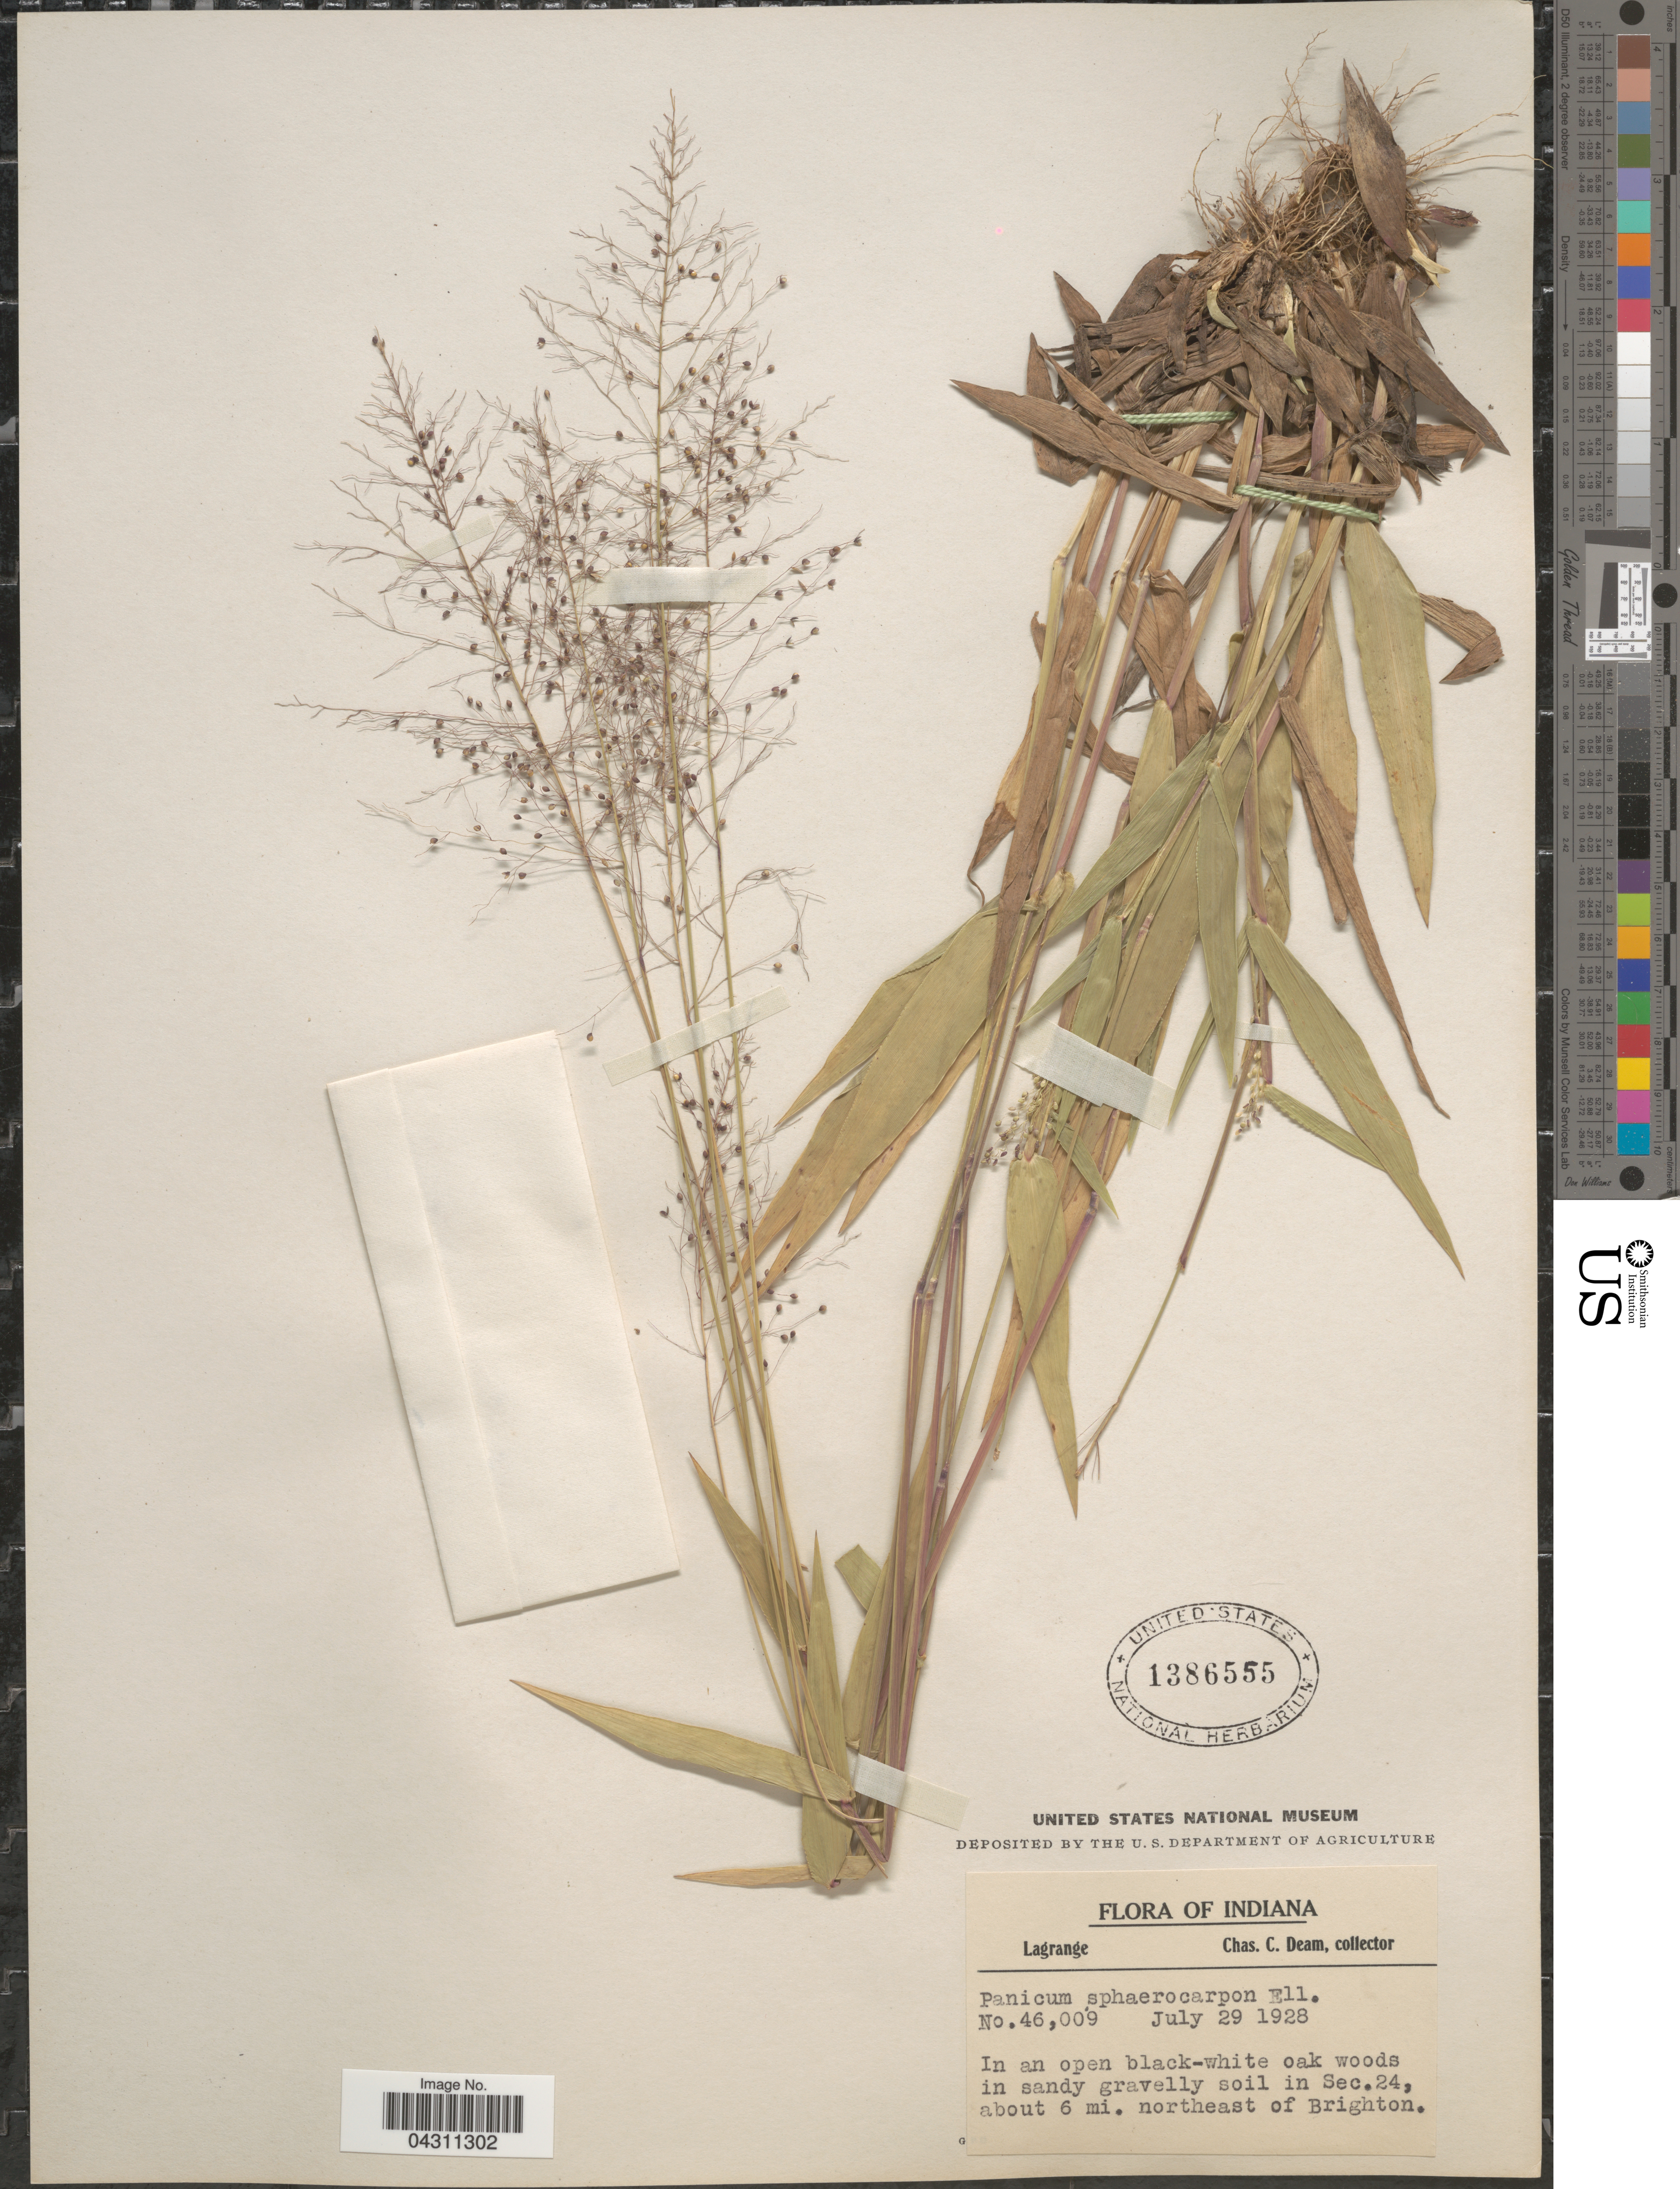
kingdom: Plantae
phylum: Tracheophyta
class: Liliopsida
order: Poales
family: Poaceae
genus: Dichanthelium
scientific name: Dichanthelium sphaerocarpon var. sphaerocarpon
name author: (Elliott) Gould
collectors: C. C. Deam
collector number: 46009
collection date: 1928-07-29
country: United States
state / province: Indiana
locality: Lagrange. In Sec.24, about 6 mi. northeast of Brighton.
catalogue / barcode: US 1386555